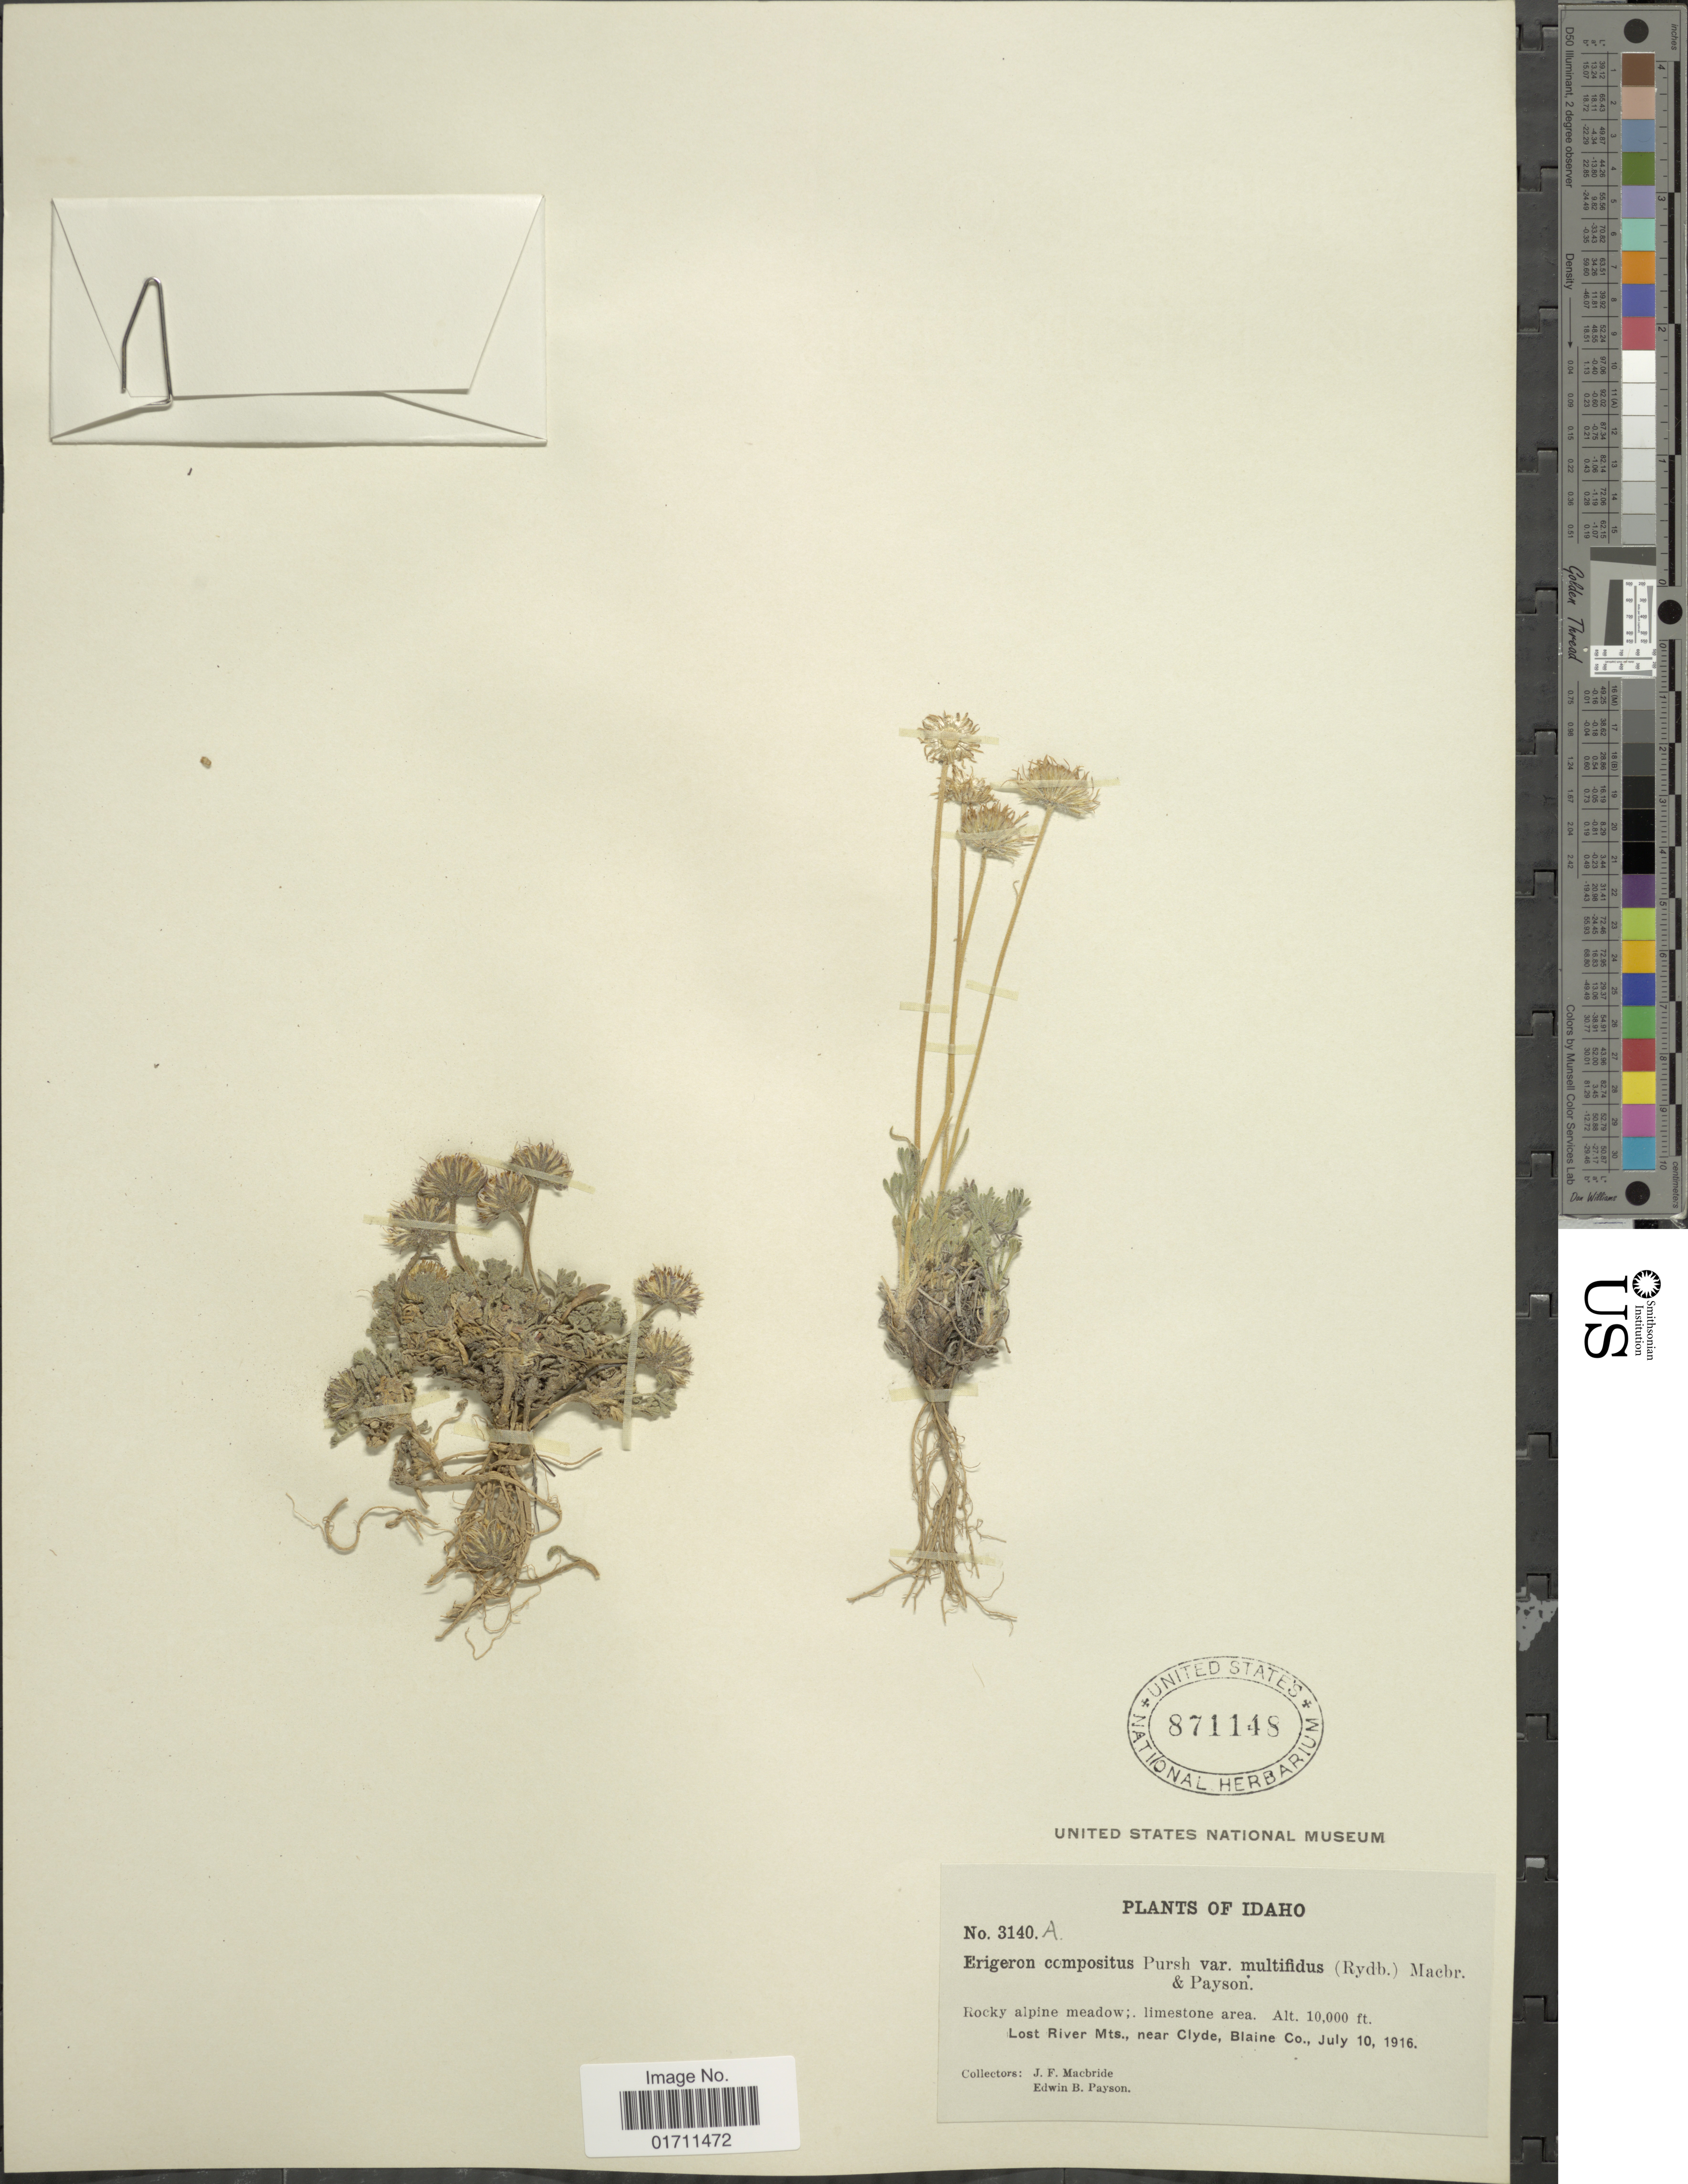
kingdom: Plantae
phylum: Tracheophyta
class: Magnoliopsida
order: Asterales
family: Asteraceae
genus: Erigeron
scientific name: Erigeron compositus var. multifidus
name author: (Rydb.) J.F. Macbr. & Payson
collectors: J. F. Macbride & E. B. Payson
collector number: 3140A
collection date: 1916-07-10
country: United States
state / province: Idaho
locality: Rocky alpine meadow; limestone area, Los River Mts., near Clyde, Blaine Co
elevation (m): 3048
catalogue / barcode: US 871148